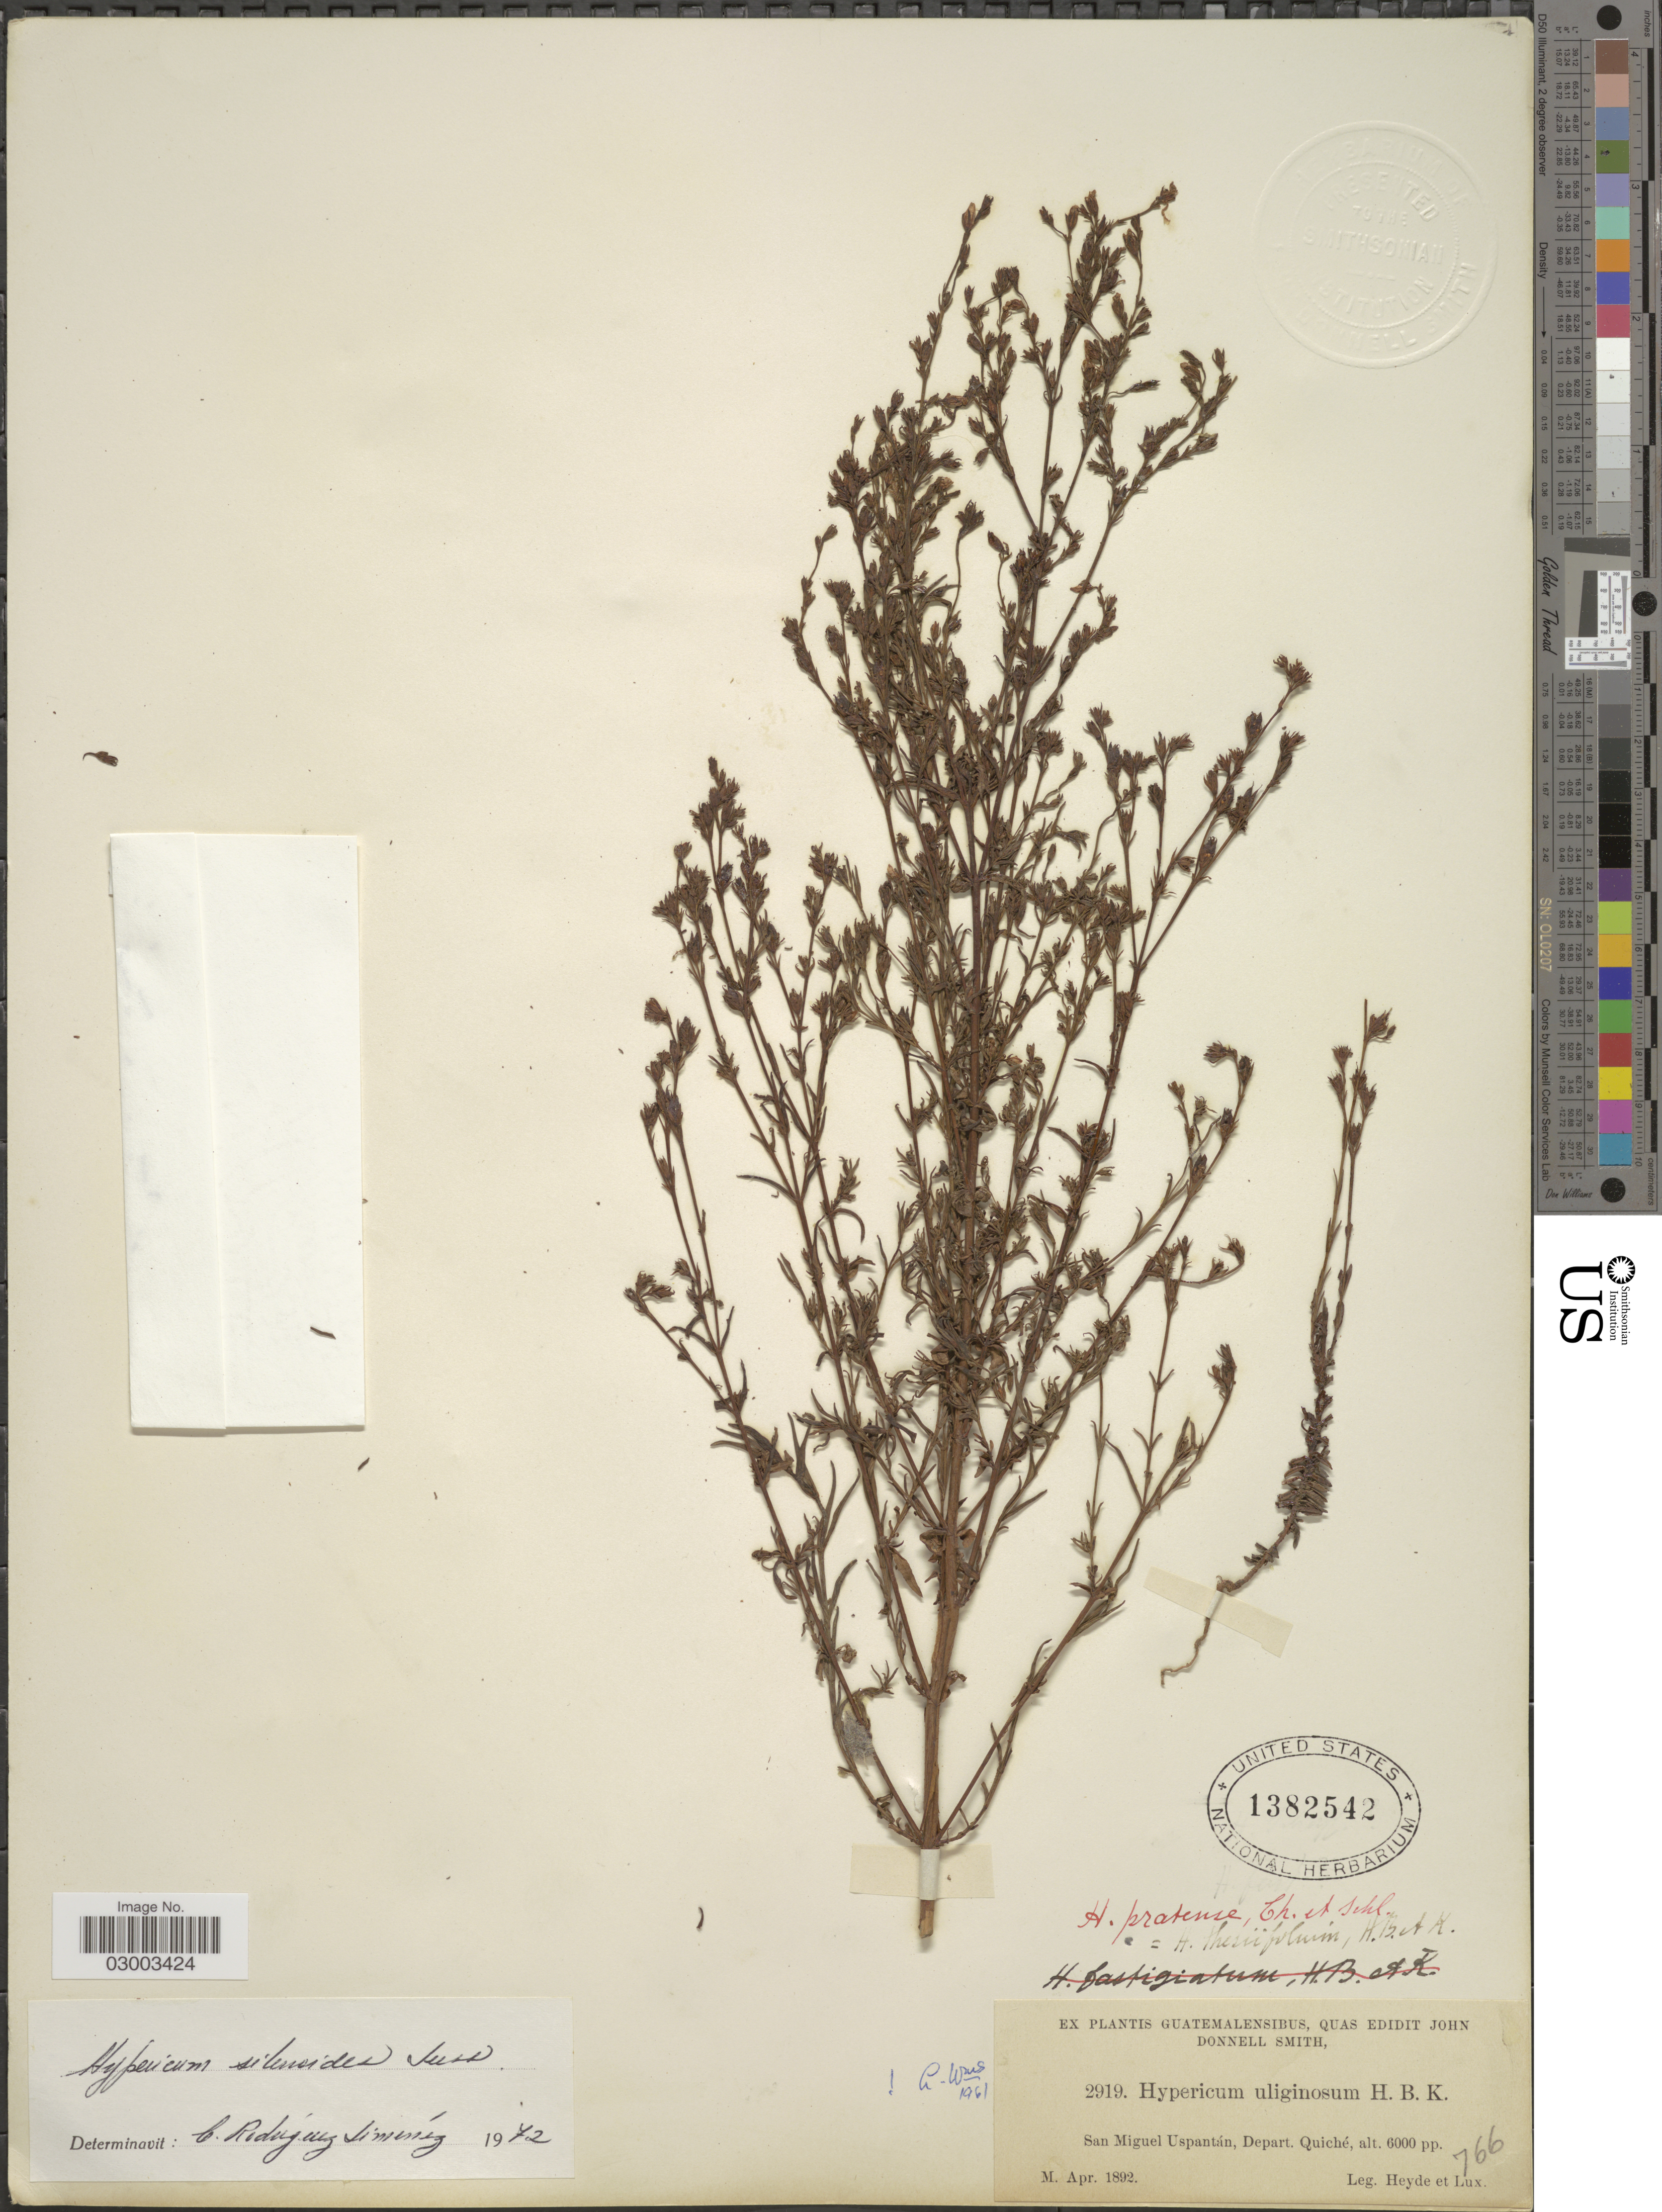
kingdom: Plantae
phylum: Tracheophyta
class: Magnoliopsida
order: Malpighiales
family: Hypericaceae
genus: Hypericum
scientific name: Hypericum silenoides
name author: Juss.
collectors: Heyde & Lux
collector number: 2919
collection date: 1892-04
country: Guatemala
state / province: El Quiché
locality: San Miguel Uspantán, Depart. Quiché.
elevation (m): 1829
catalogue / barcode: US 1382542